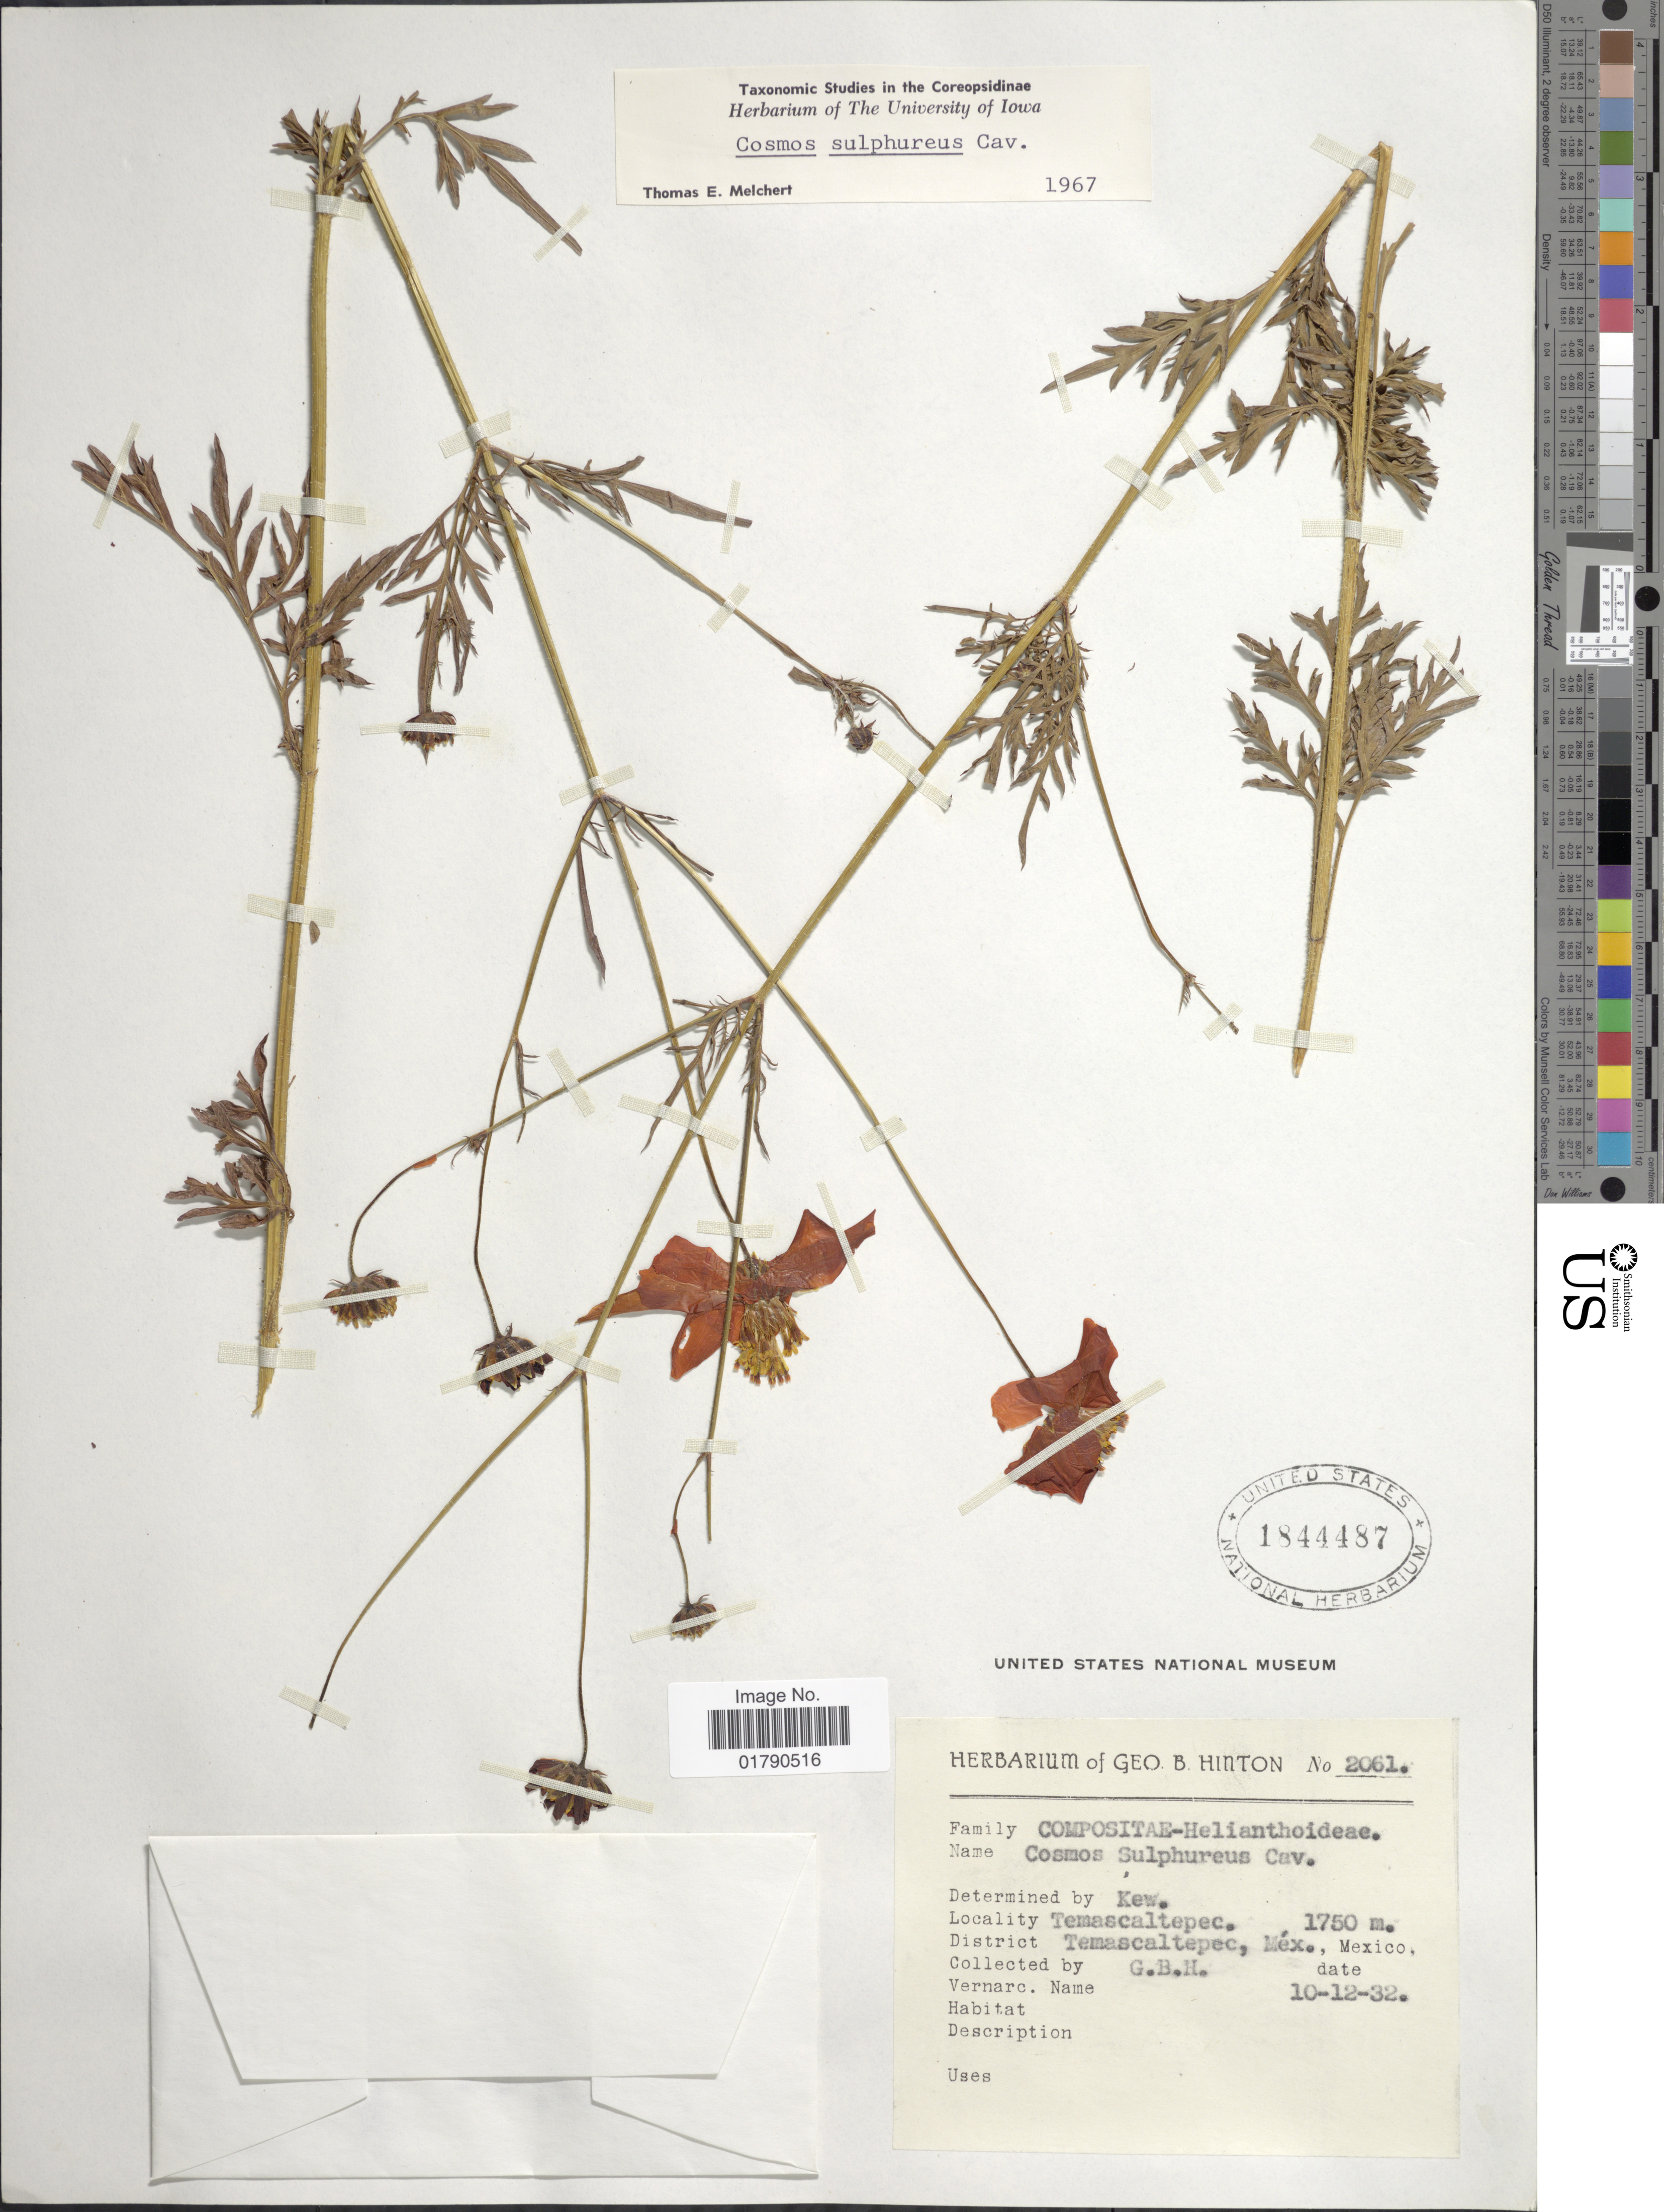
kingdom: Plantae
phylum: Tracheophyta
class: Magnoliopsida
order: Asterales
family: Asteraceae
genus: Cosmos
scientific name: Cosmos sulphureus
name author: Cav.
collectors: G. B. Hinton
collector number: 2061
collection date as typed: Transcribed d/m/y: 10/12/32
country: Mexico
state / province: México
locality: Temascaltepec, District Temascaltepec, Mex.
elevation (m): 1750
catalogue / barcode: US 1844487